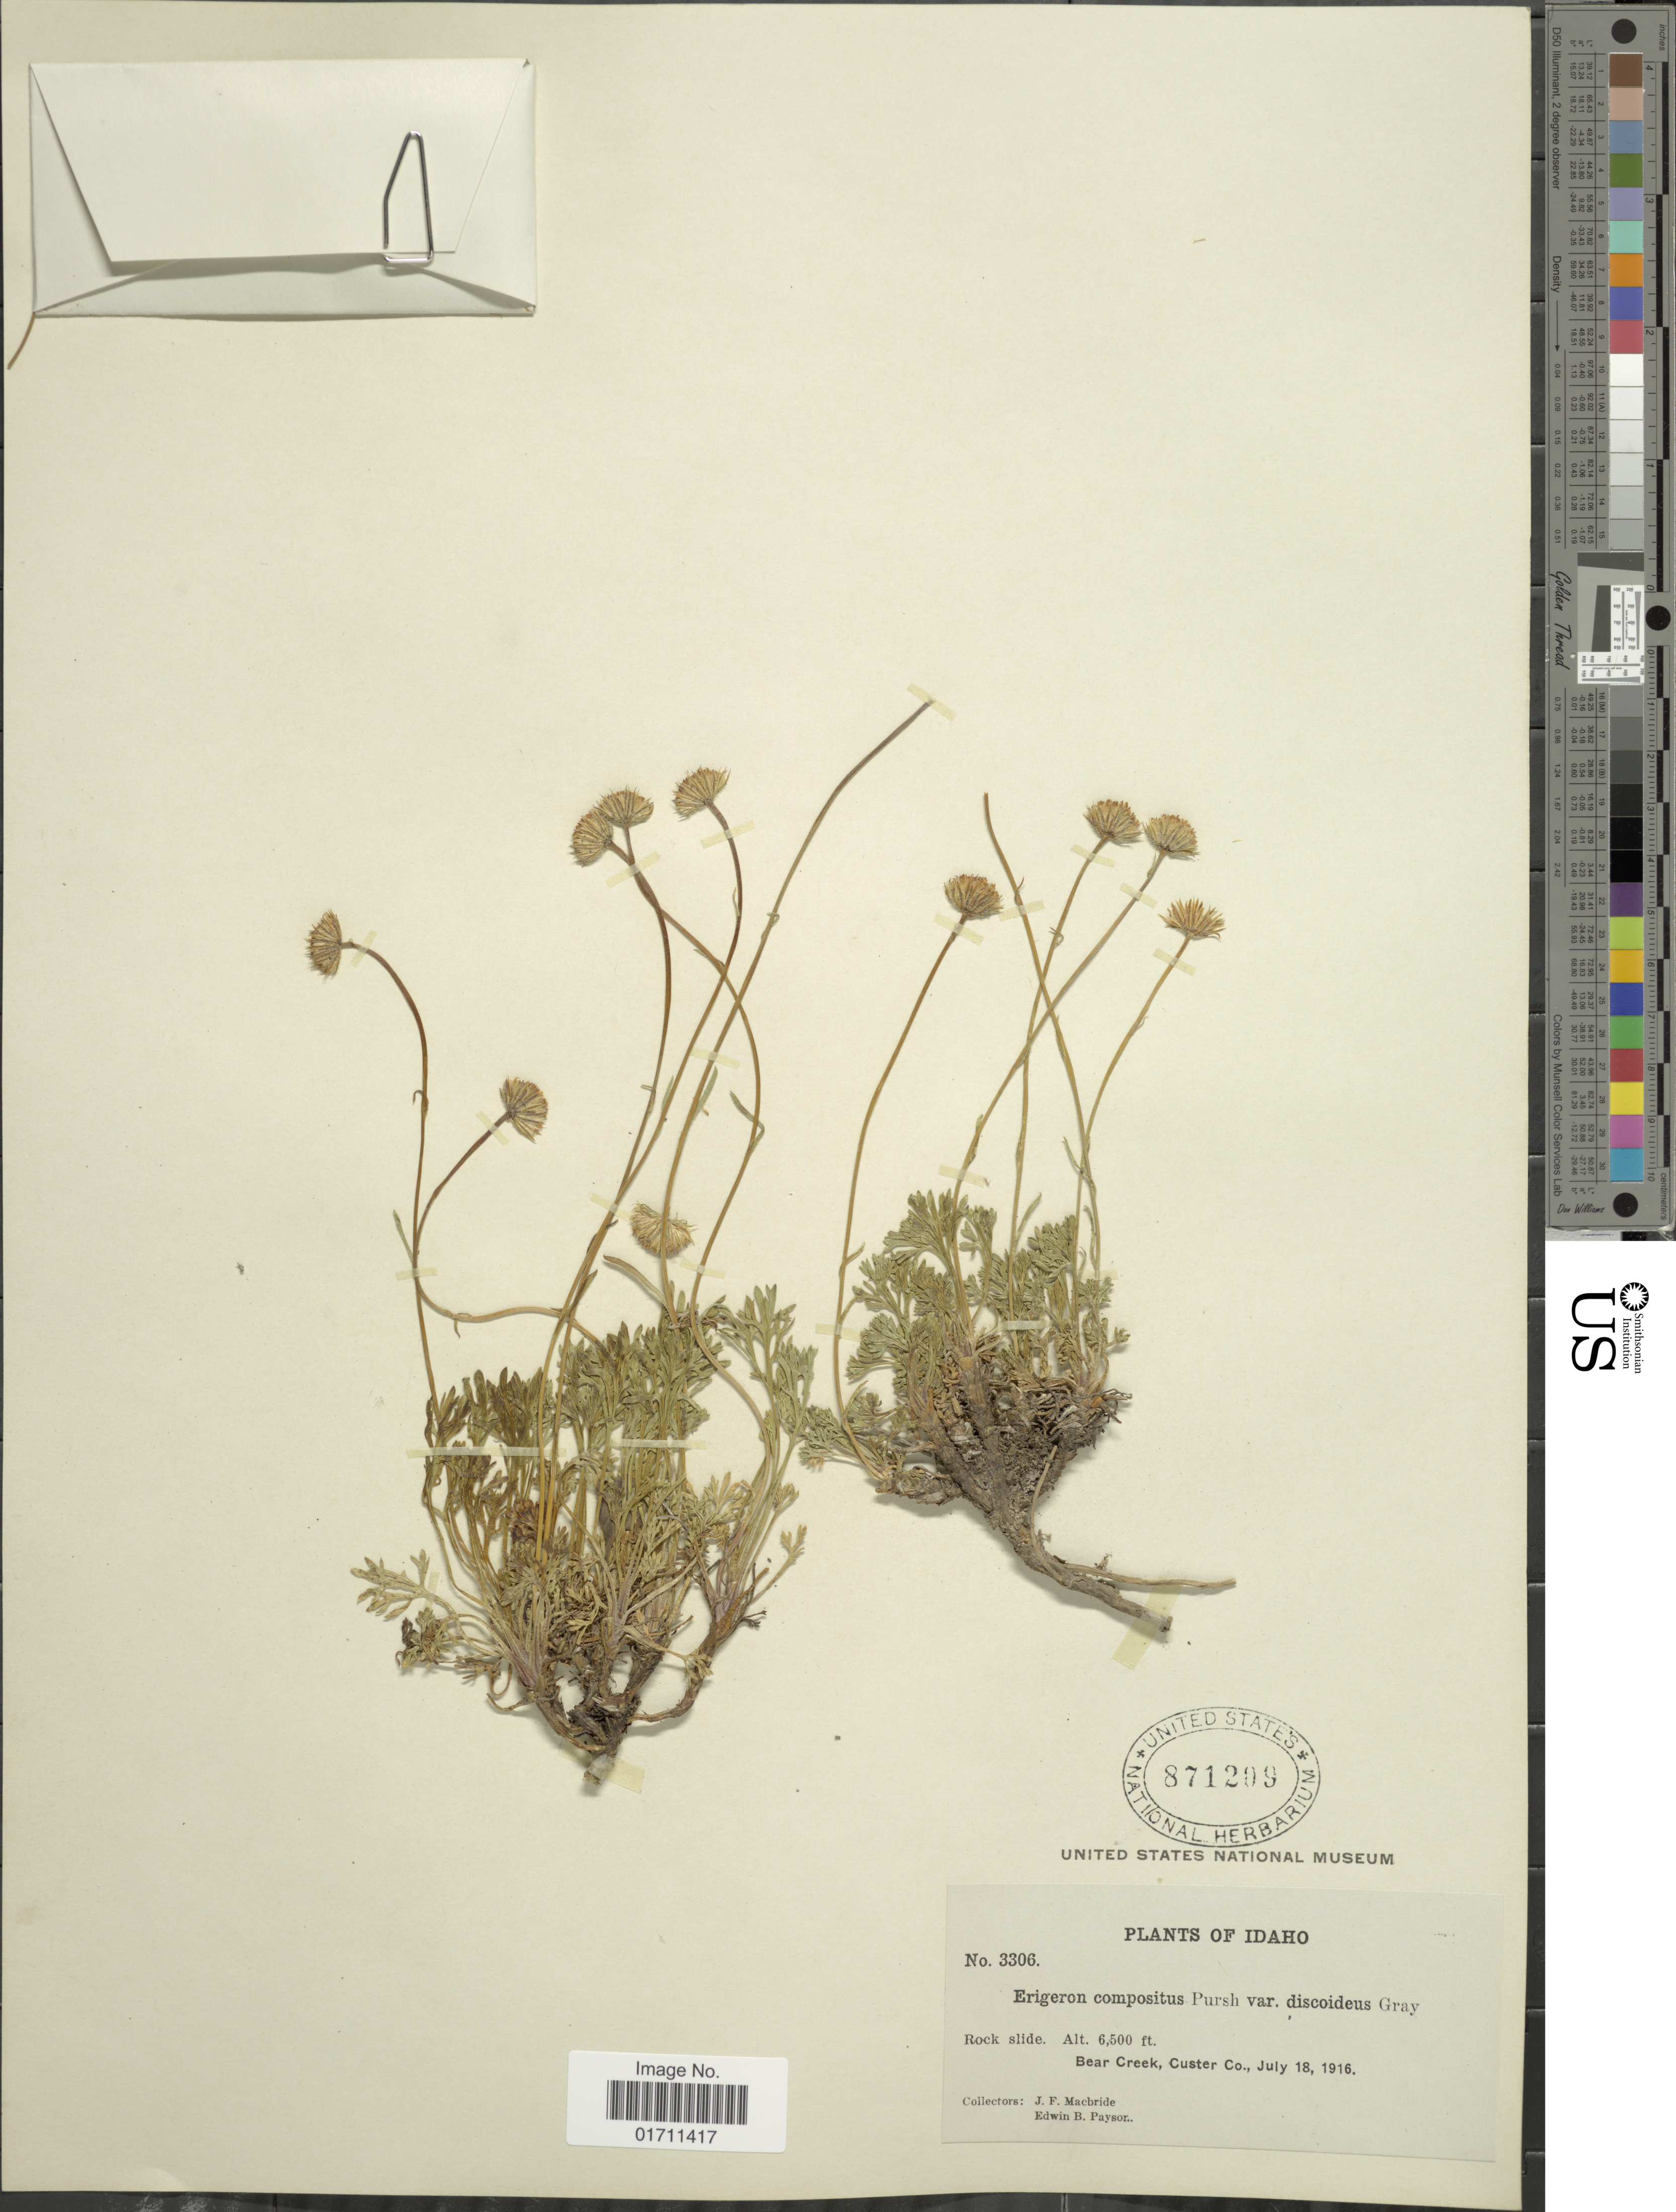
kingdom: Plantae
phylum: Tracheophyta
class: Magnoliopsida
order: Asterales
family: Asteraceae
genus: Erigeron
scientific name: Erigeron compositus subsp. discoideus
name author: (A. Gray) Piper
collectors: J. F. Macbride & E. B. Payson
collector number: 3306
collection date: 1916-07-18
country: United States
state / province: Idaho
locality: Rock slide, Bear Creek, Custer Co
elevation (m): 1981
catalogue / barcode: US 871209